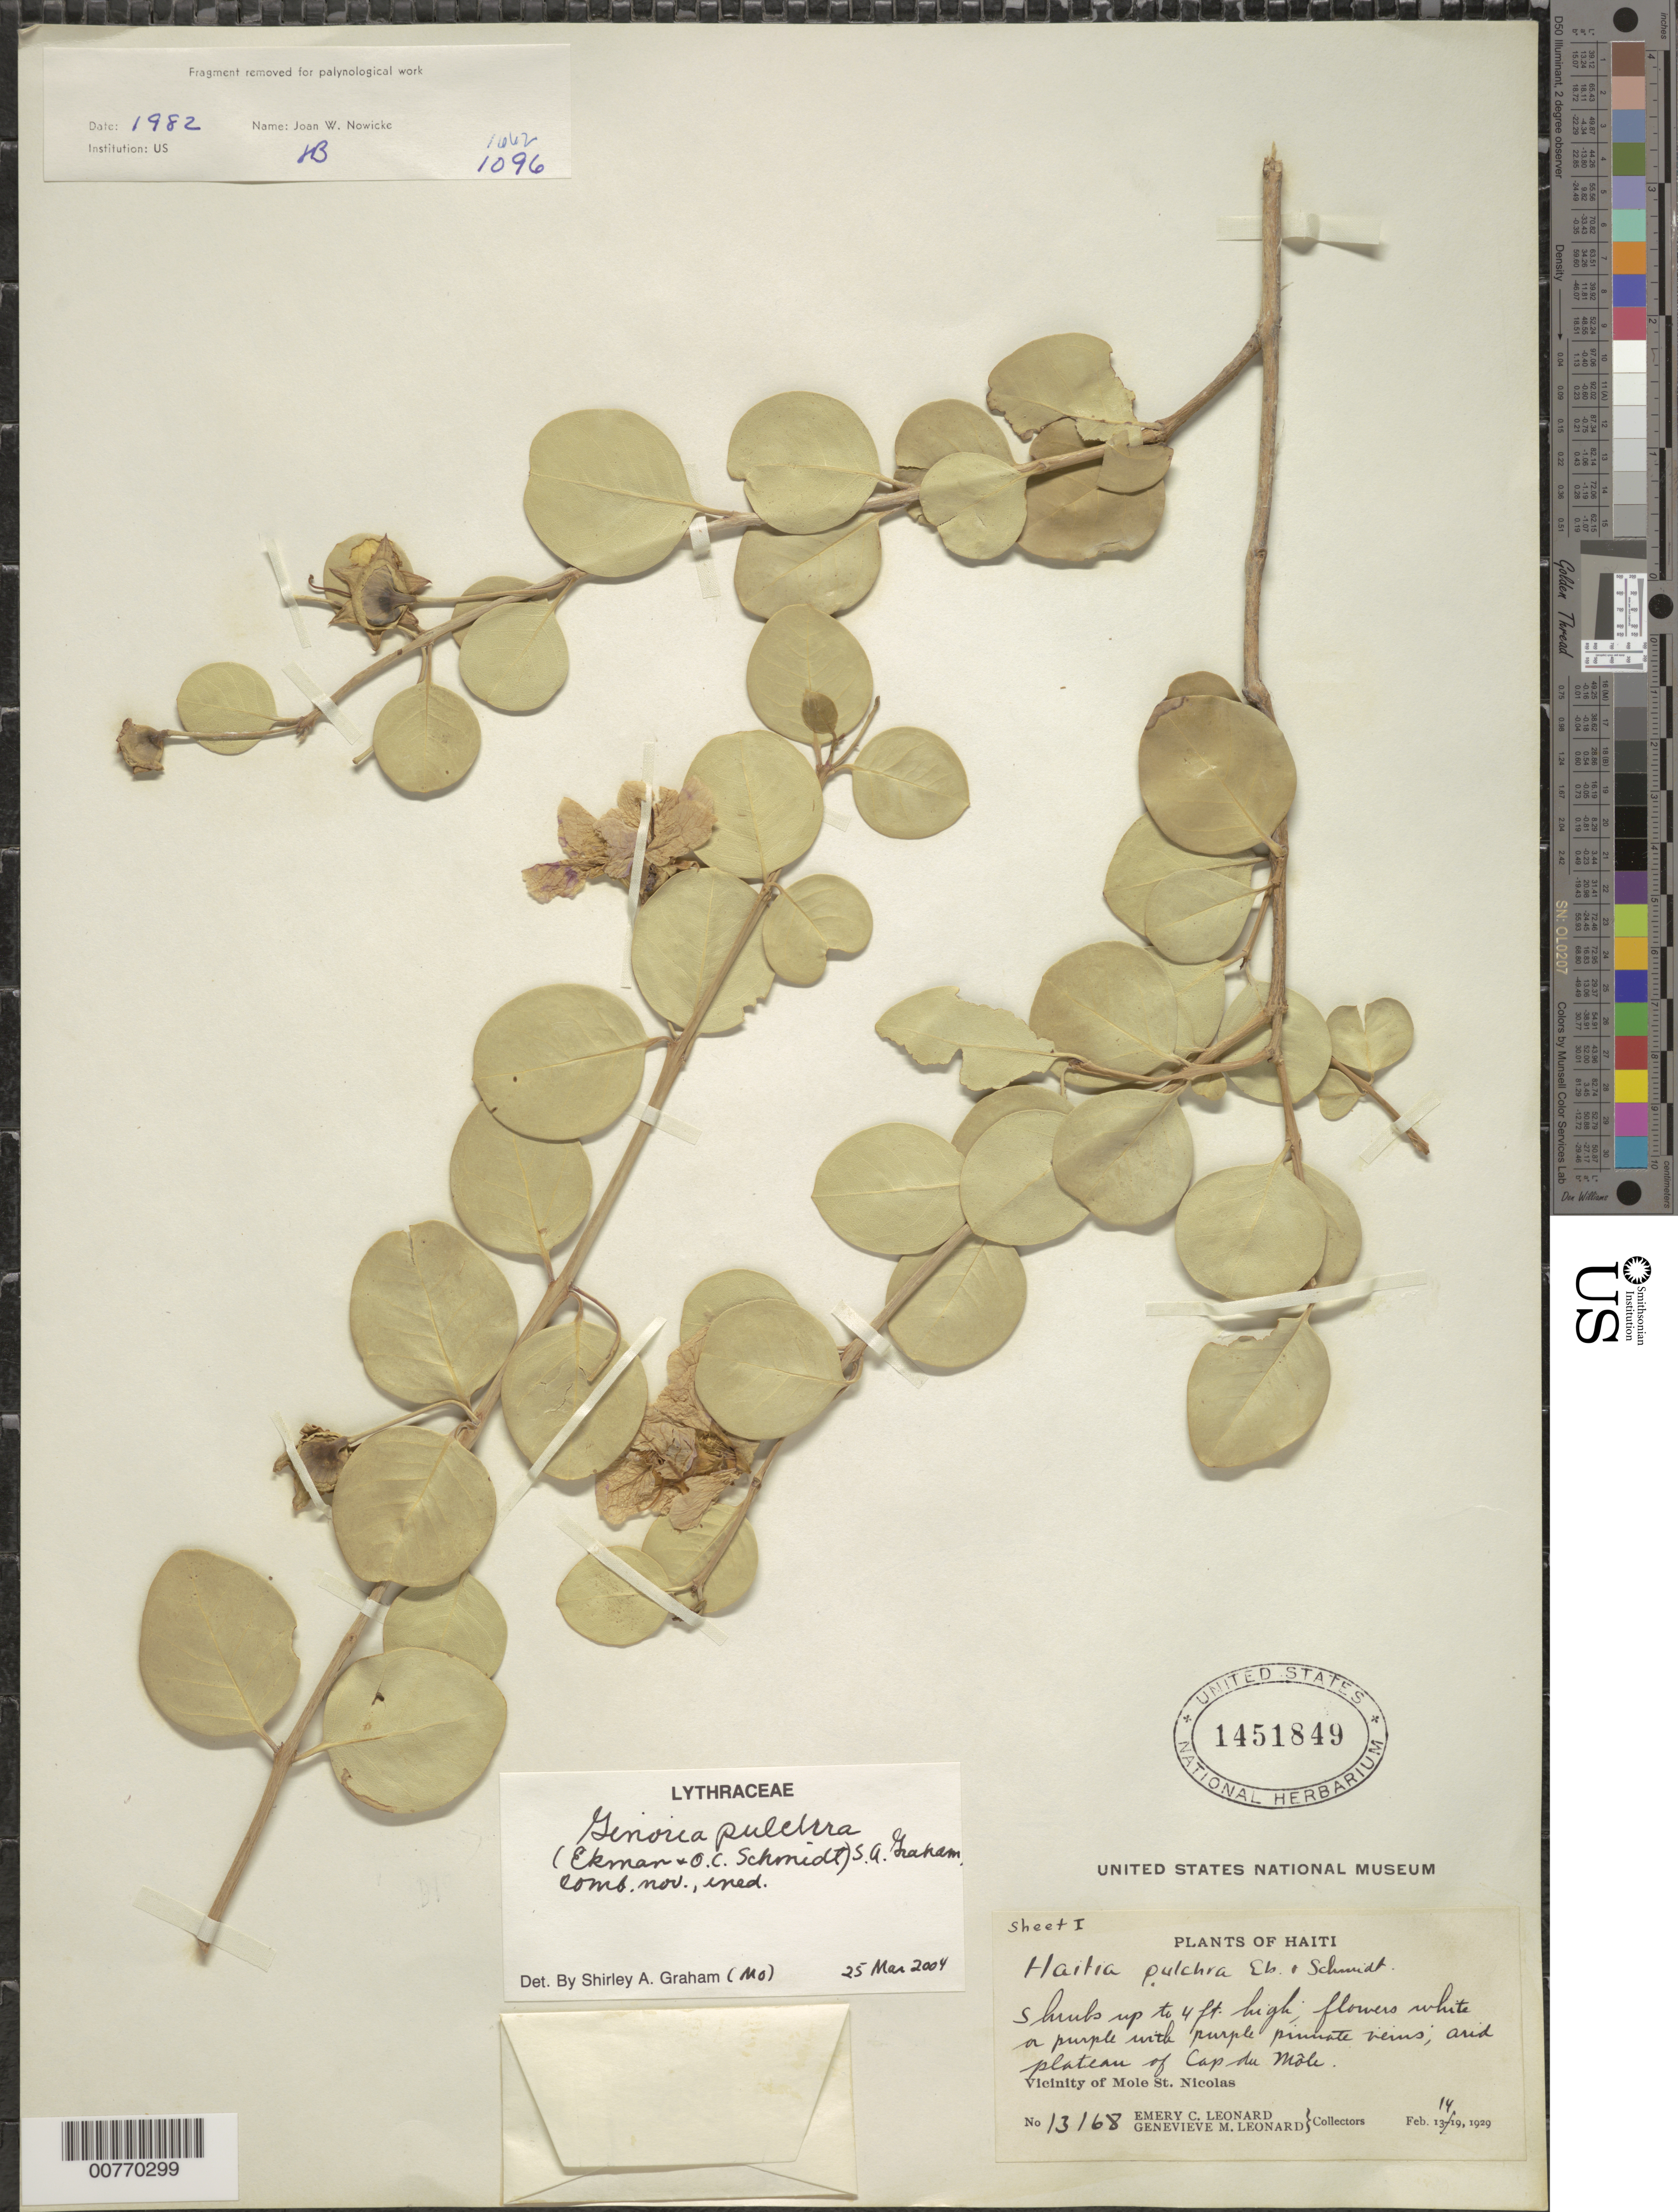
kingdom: Plantae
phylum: Tracheophyta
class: Magnoliopsida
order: Myrtales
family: Lythraceae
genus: Ginoria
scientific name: Ginoria pulchra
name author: (Ekman & O.C. Schmidt) S.A. Graham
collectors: E. C. Leonard & G. M. Leonard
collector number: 13168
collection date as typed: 14 Feb 1929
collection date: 1929-02-14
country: Haiti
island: Hispaniola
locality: Vicinity of Modle St. Nicolas, Cap du Môle.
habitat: Arid plateau.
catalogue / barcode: US 1451849